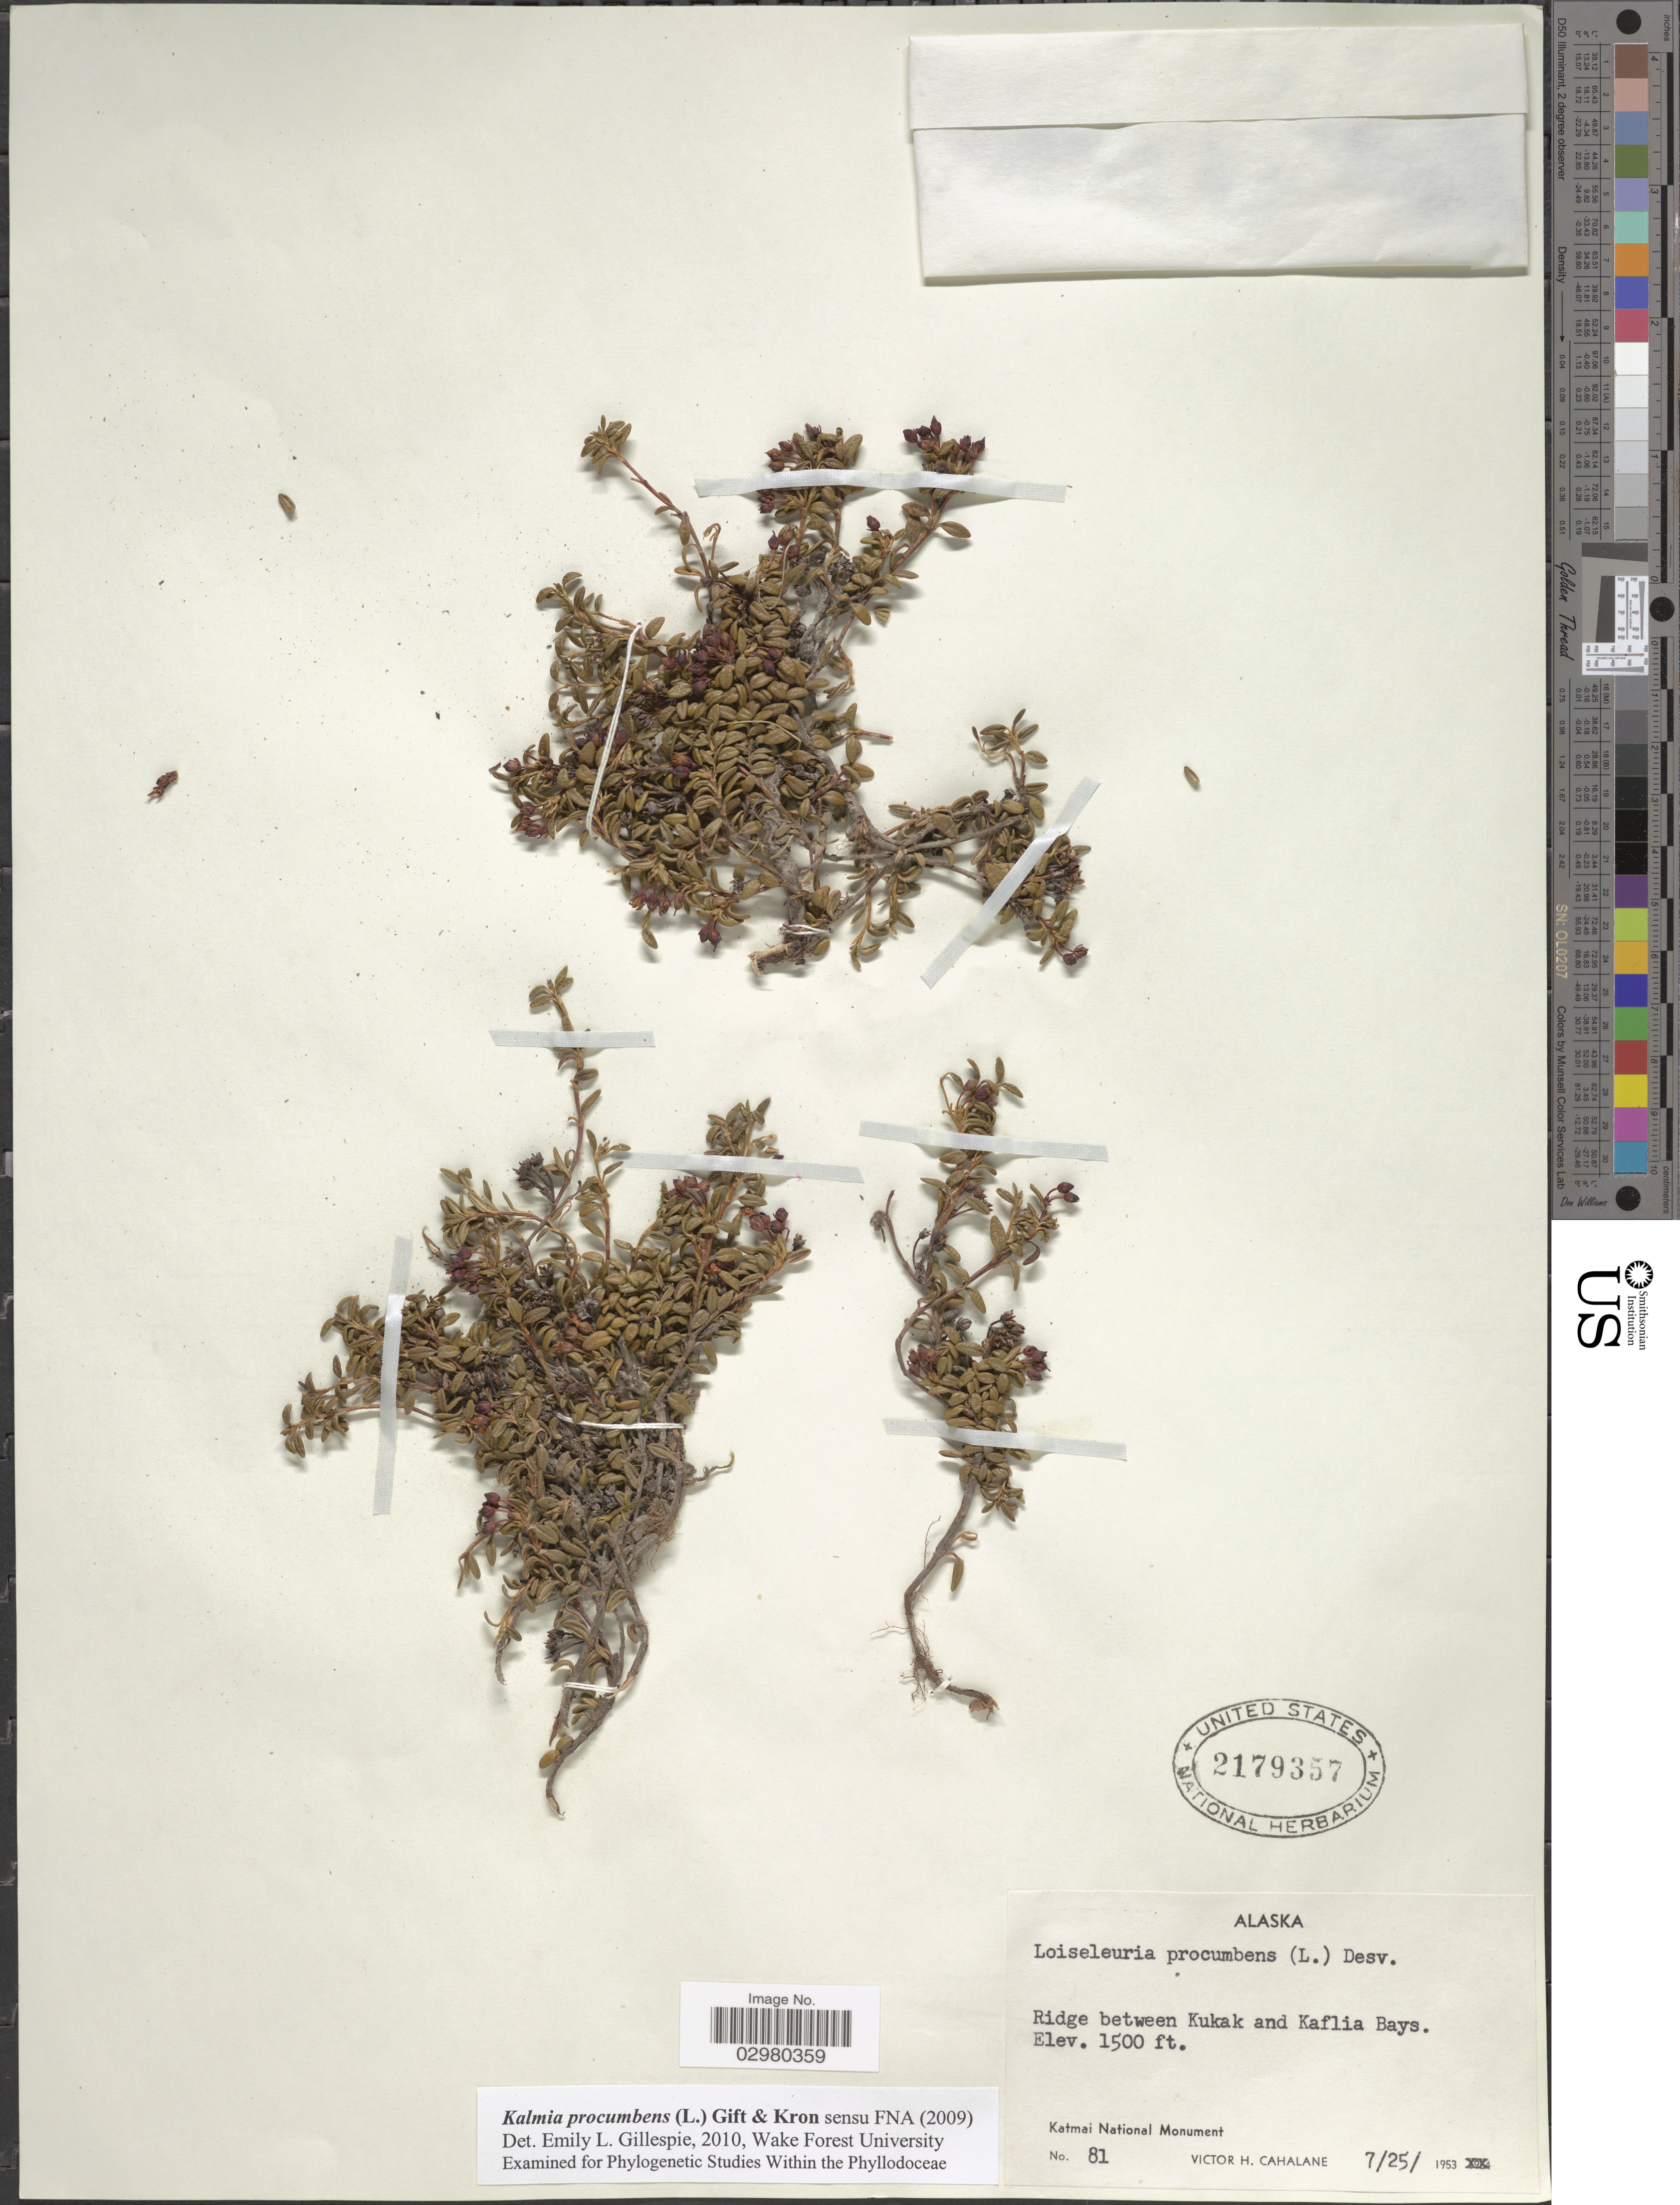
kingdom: Plantae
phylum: Tracheophyta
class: Magnoliopsida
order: Ericales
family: Ericaceae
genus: Loiseleuria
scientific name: Loiseleuria procumbens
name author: (L.) Desv.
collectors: V. Cahalane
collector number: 81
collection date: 1953-07-25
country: United States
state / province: Alaska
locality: Ridge between Kukak and Kaflia Bays. Katmai National Monument.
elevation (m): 457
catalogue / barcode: US 2179357